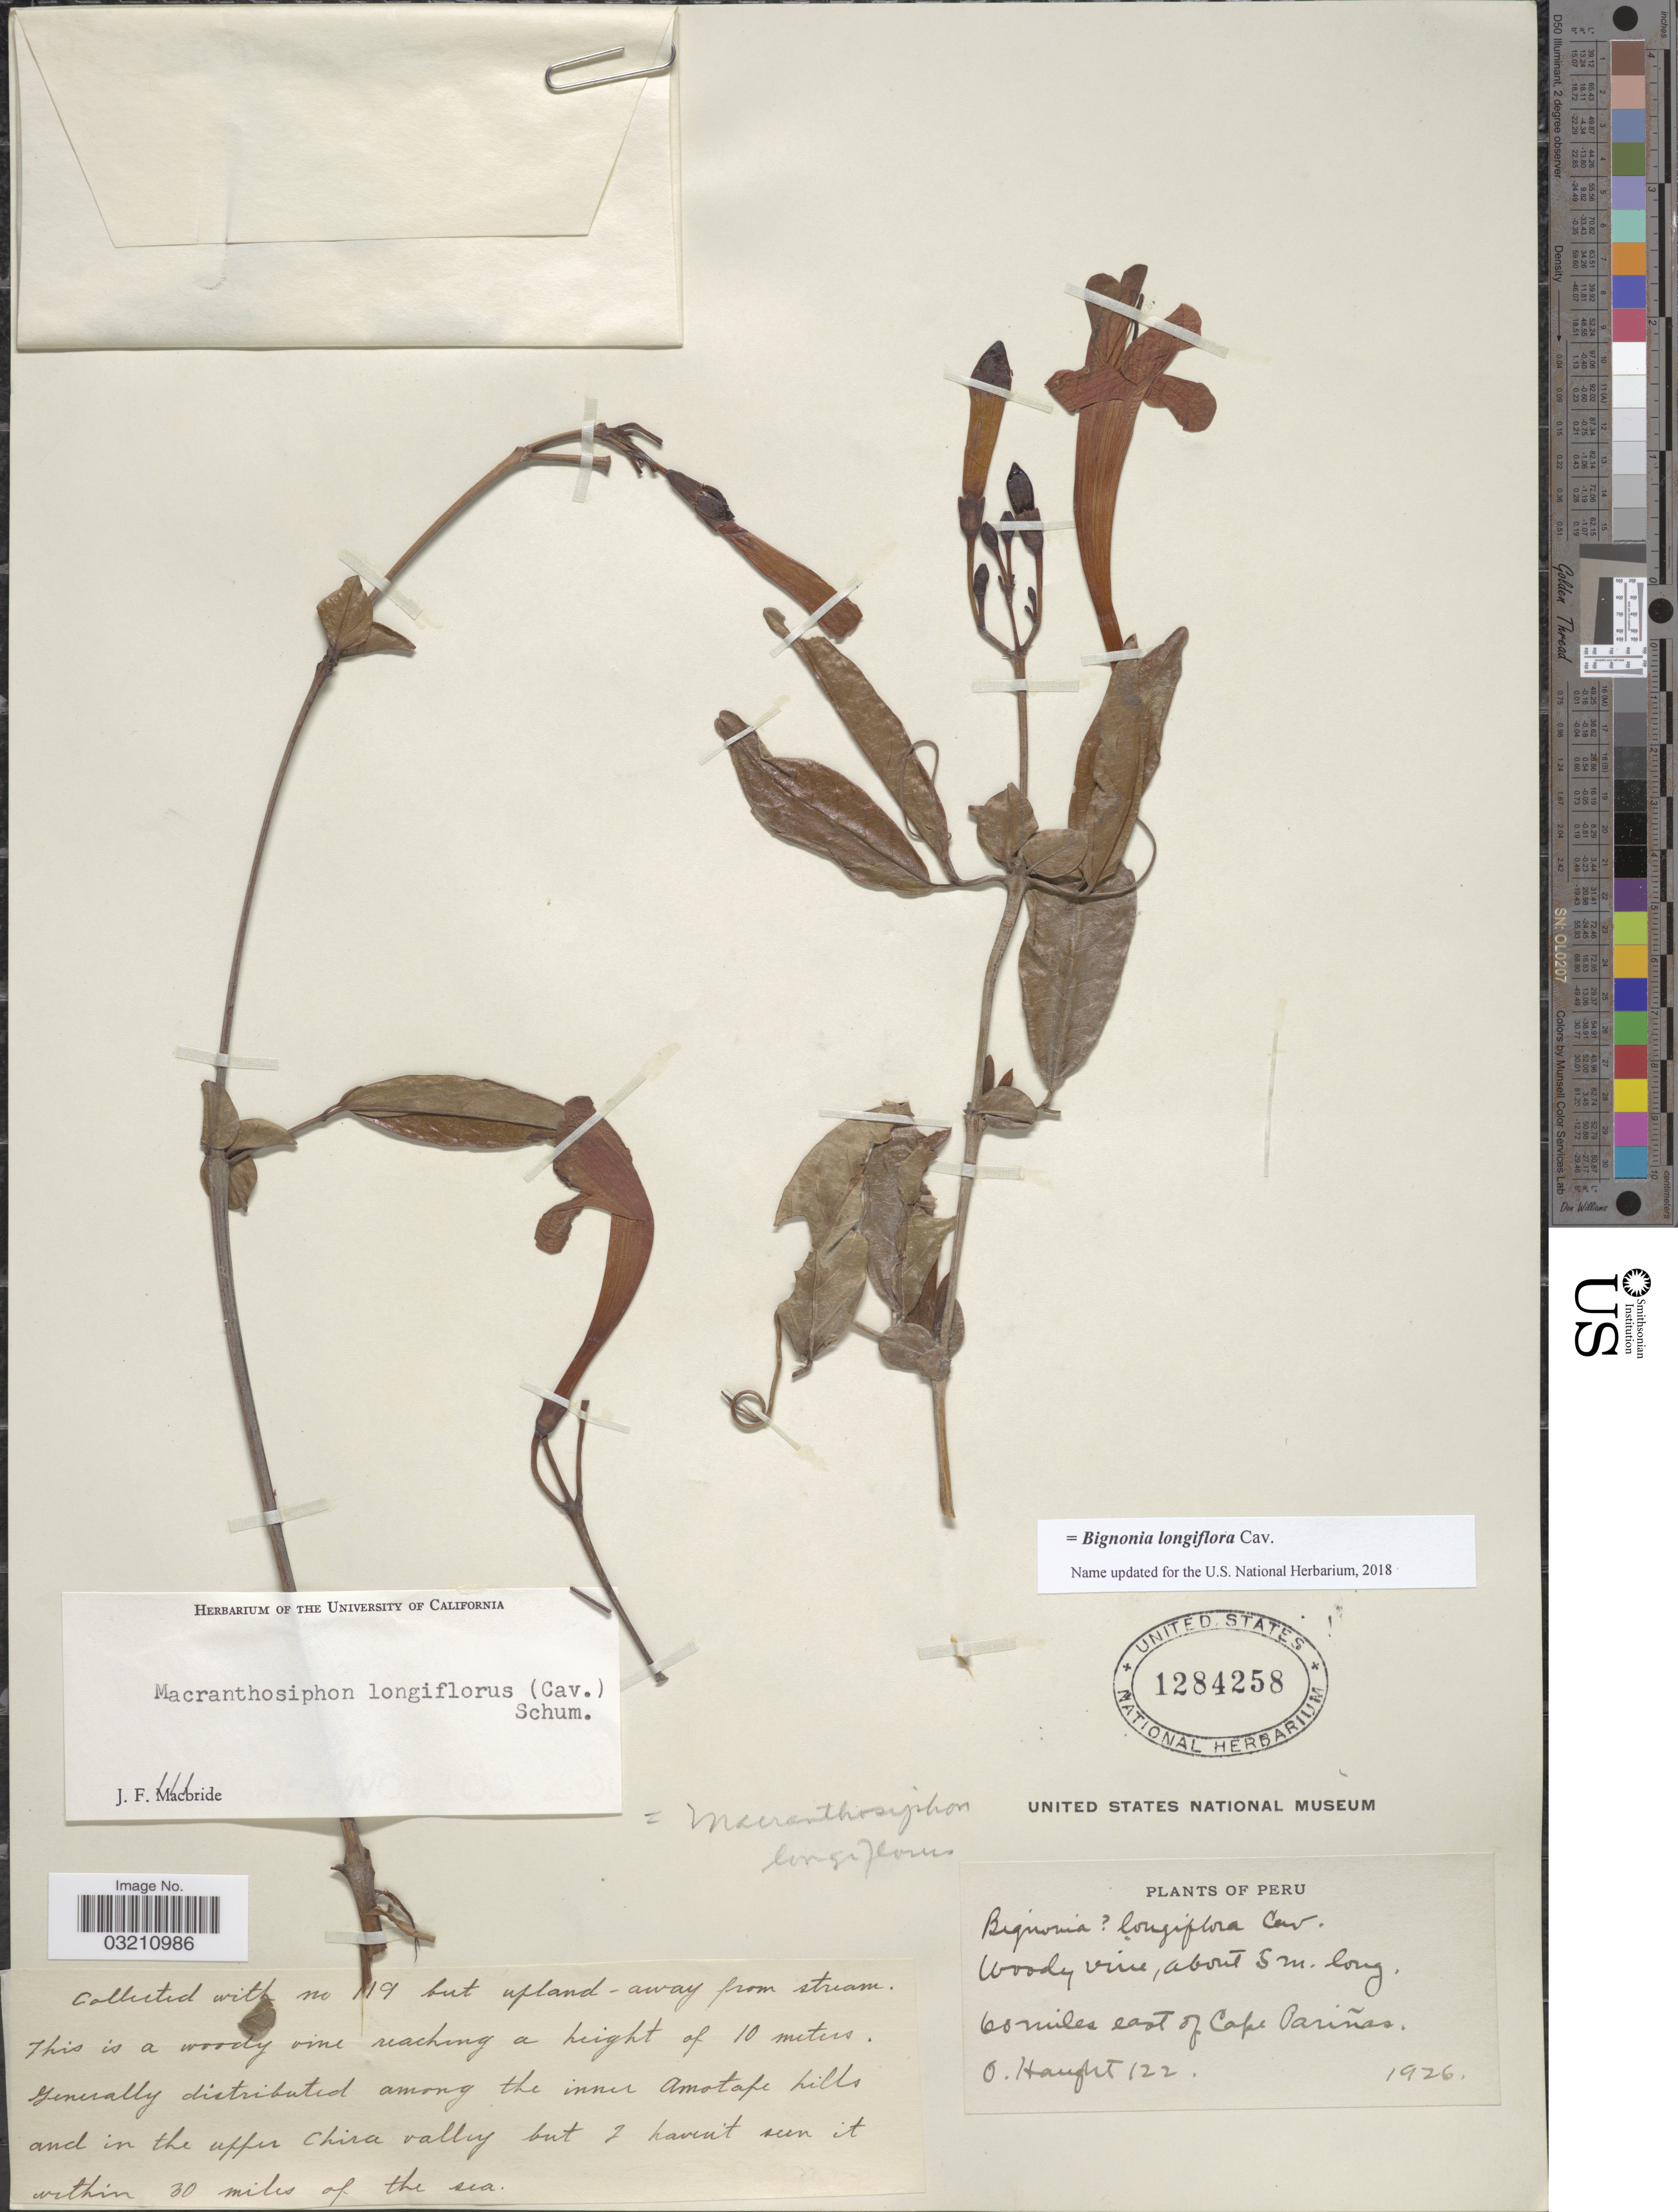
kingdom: Plantae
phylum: Tracheophyta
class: Magnoliopsida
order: Lamiales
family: Bignoniaceae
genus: Bignonia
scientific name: Bignonia longiflora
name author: Cav.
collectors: O. Haught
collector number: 122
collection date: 1926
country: Peru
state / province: Piura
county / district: Talara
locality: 60 miles E of Cape Pariñas.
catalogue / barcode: US 1284258